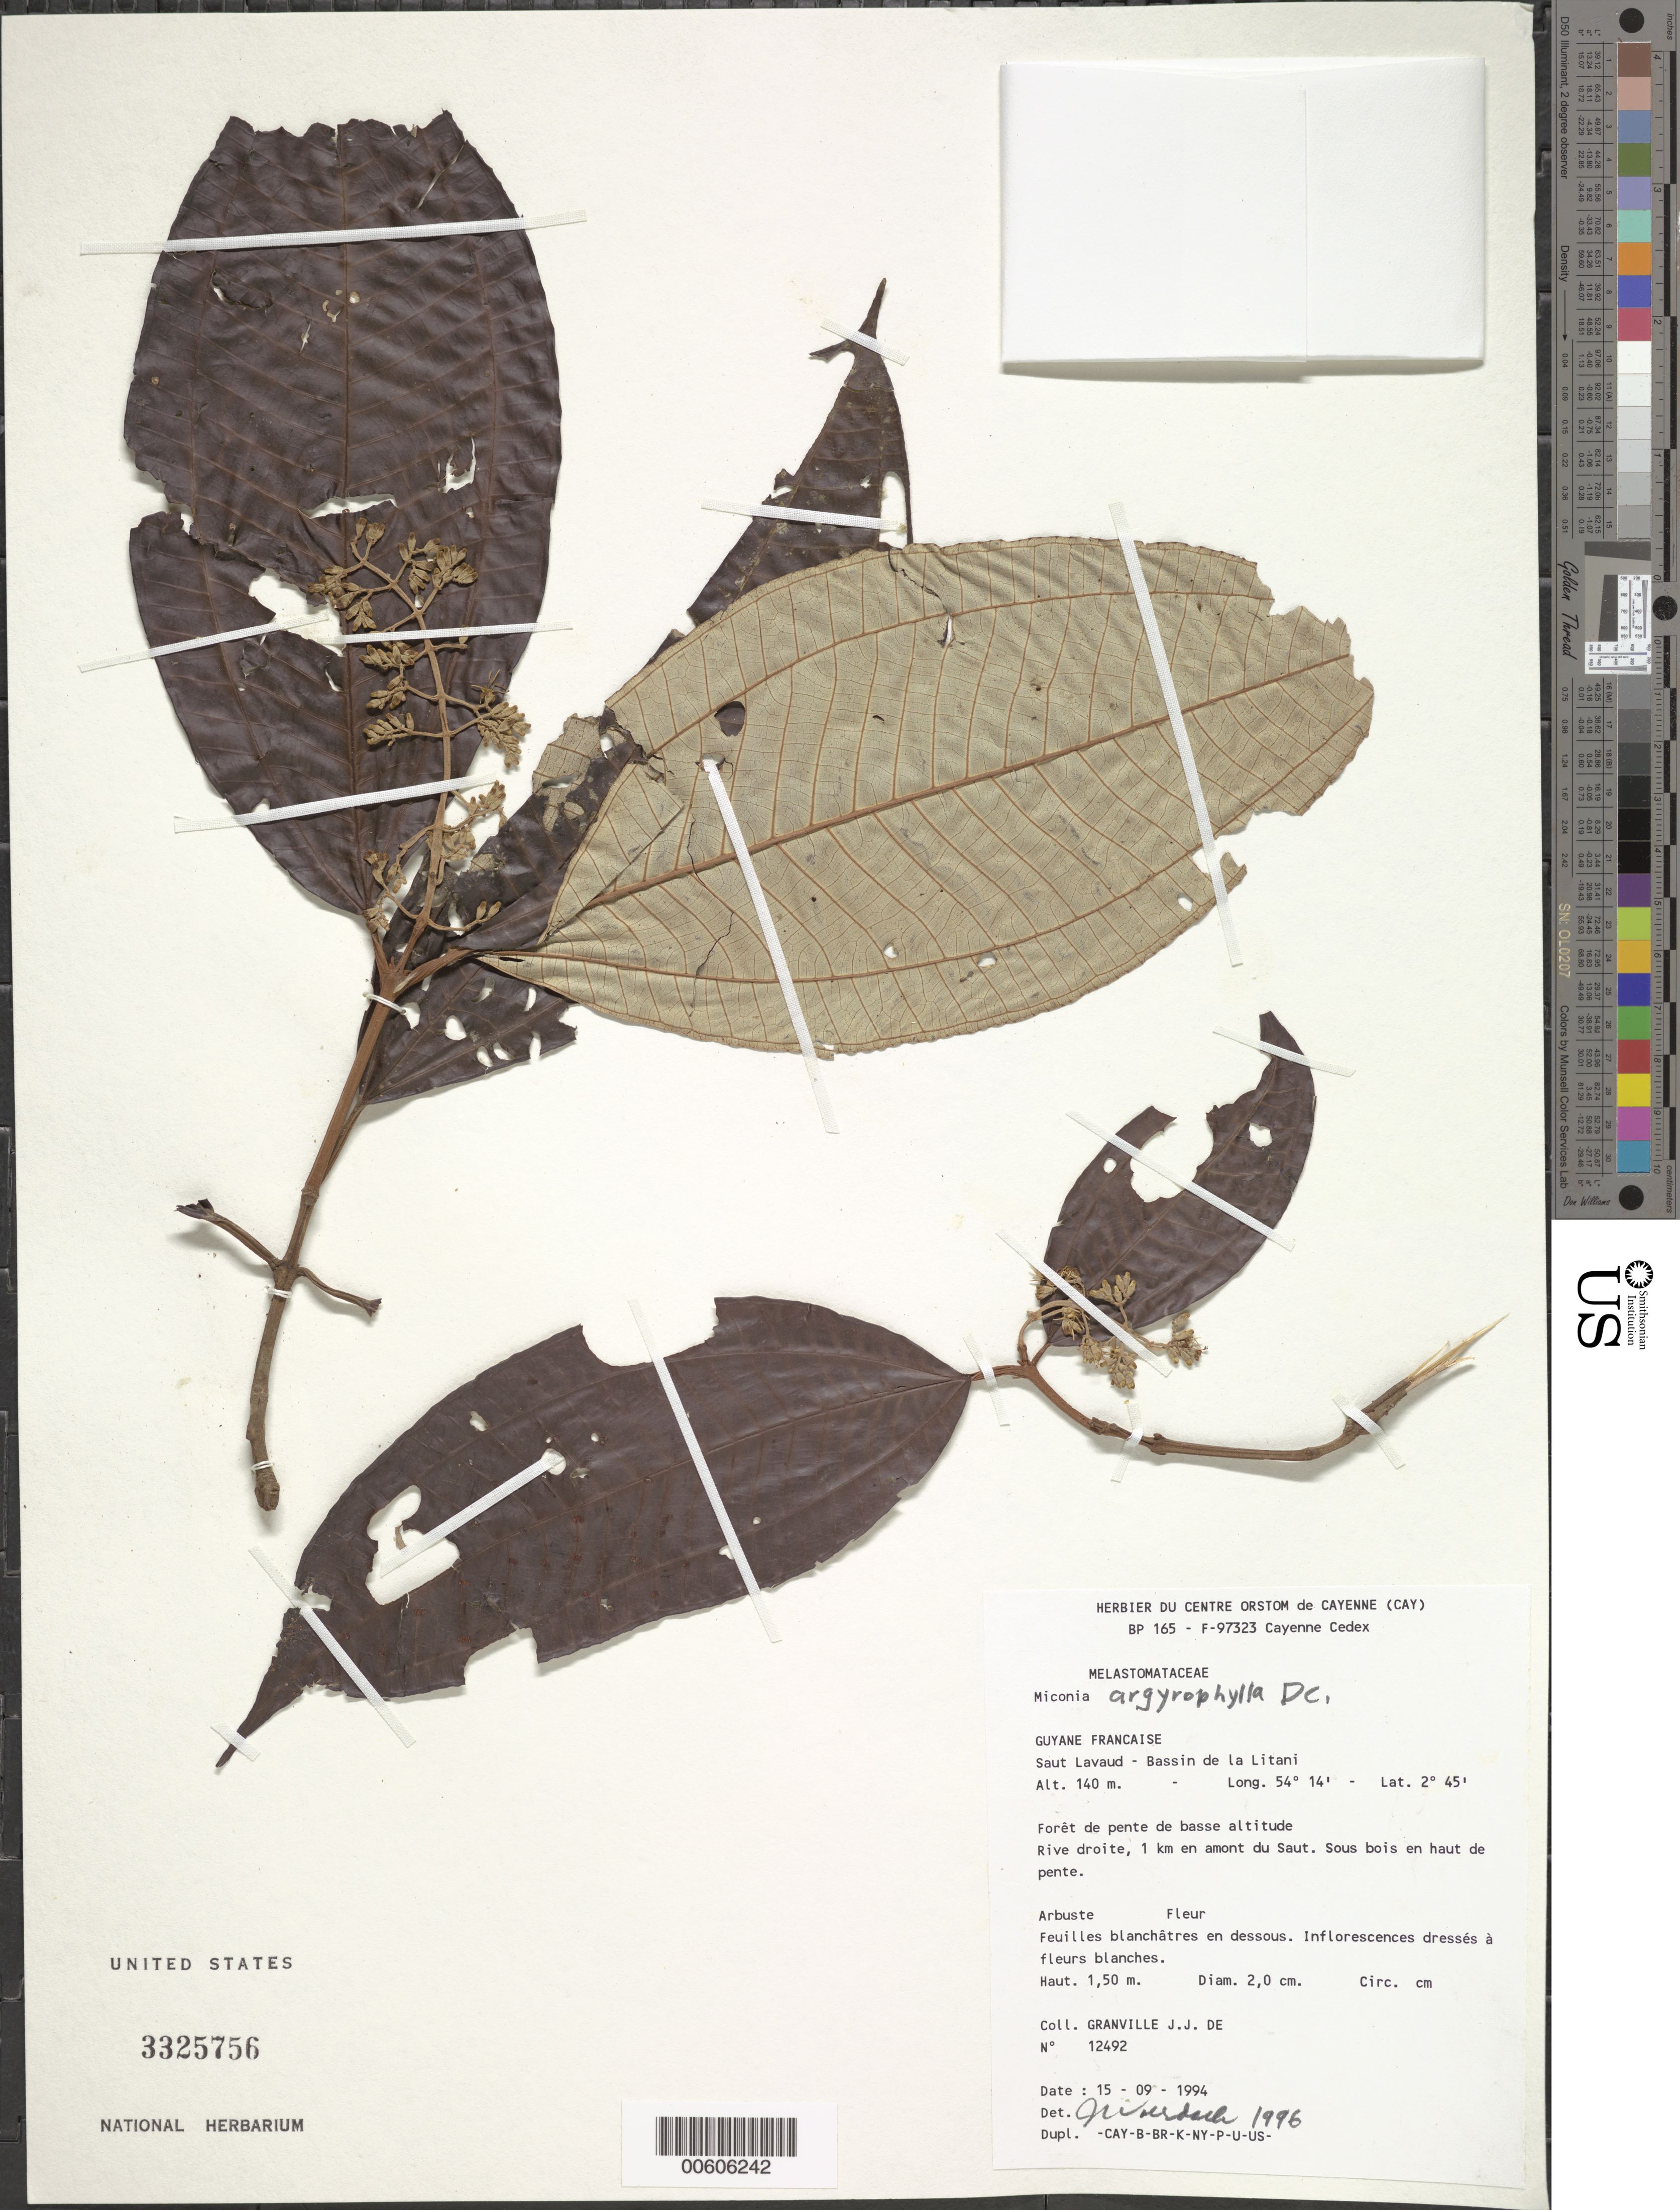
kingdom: Plantae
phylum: Tracheophyta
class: Magnoliopsida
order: Myrtales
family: Melastomataceae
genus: Miconia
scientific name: Miconia argyrophylla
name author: DC.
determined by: Wurdack, John J., (US), US (UNITED STATES)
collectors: J.-J. de Granville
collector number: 12492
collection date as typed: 15-Sep-94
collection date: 1994-09-15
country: French Guiana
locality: Saut Lavaud, Bassin de la Litani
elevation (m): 140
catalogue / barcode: US 3325756